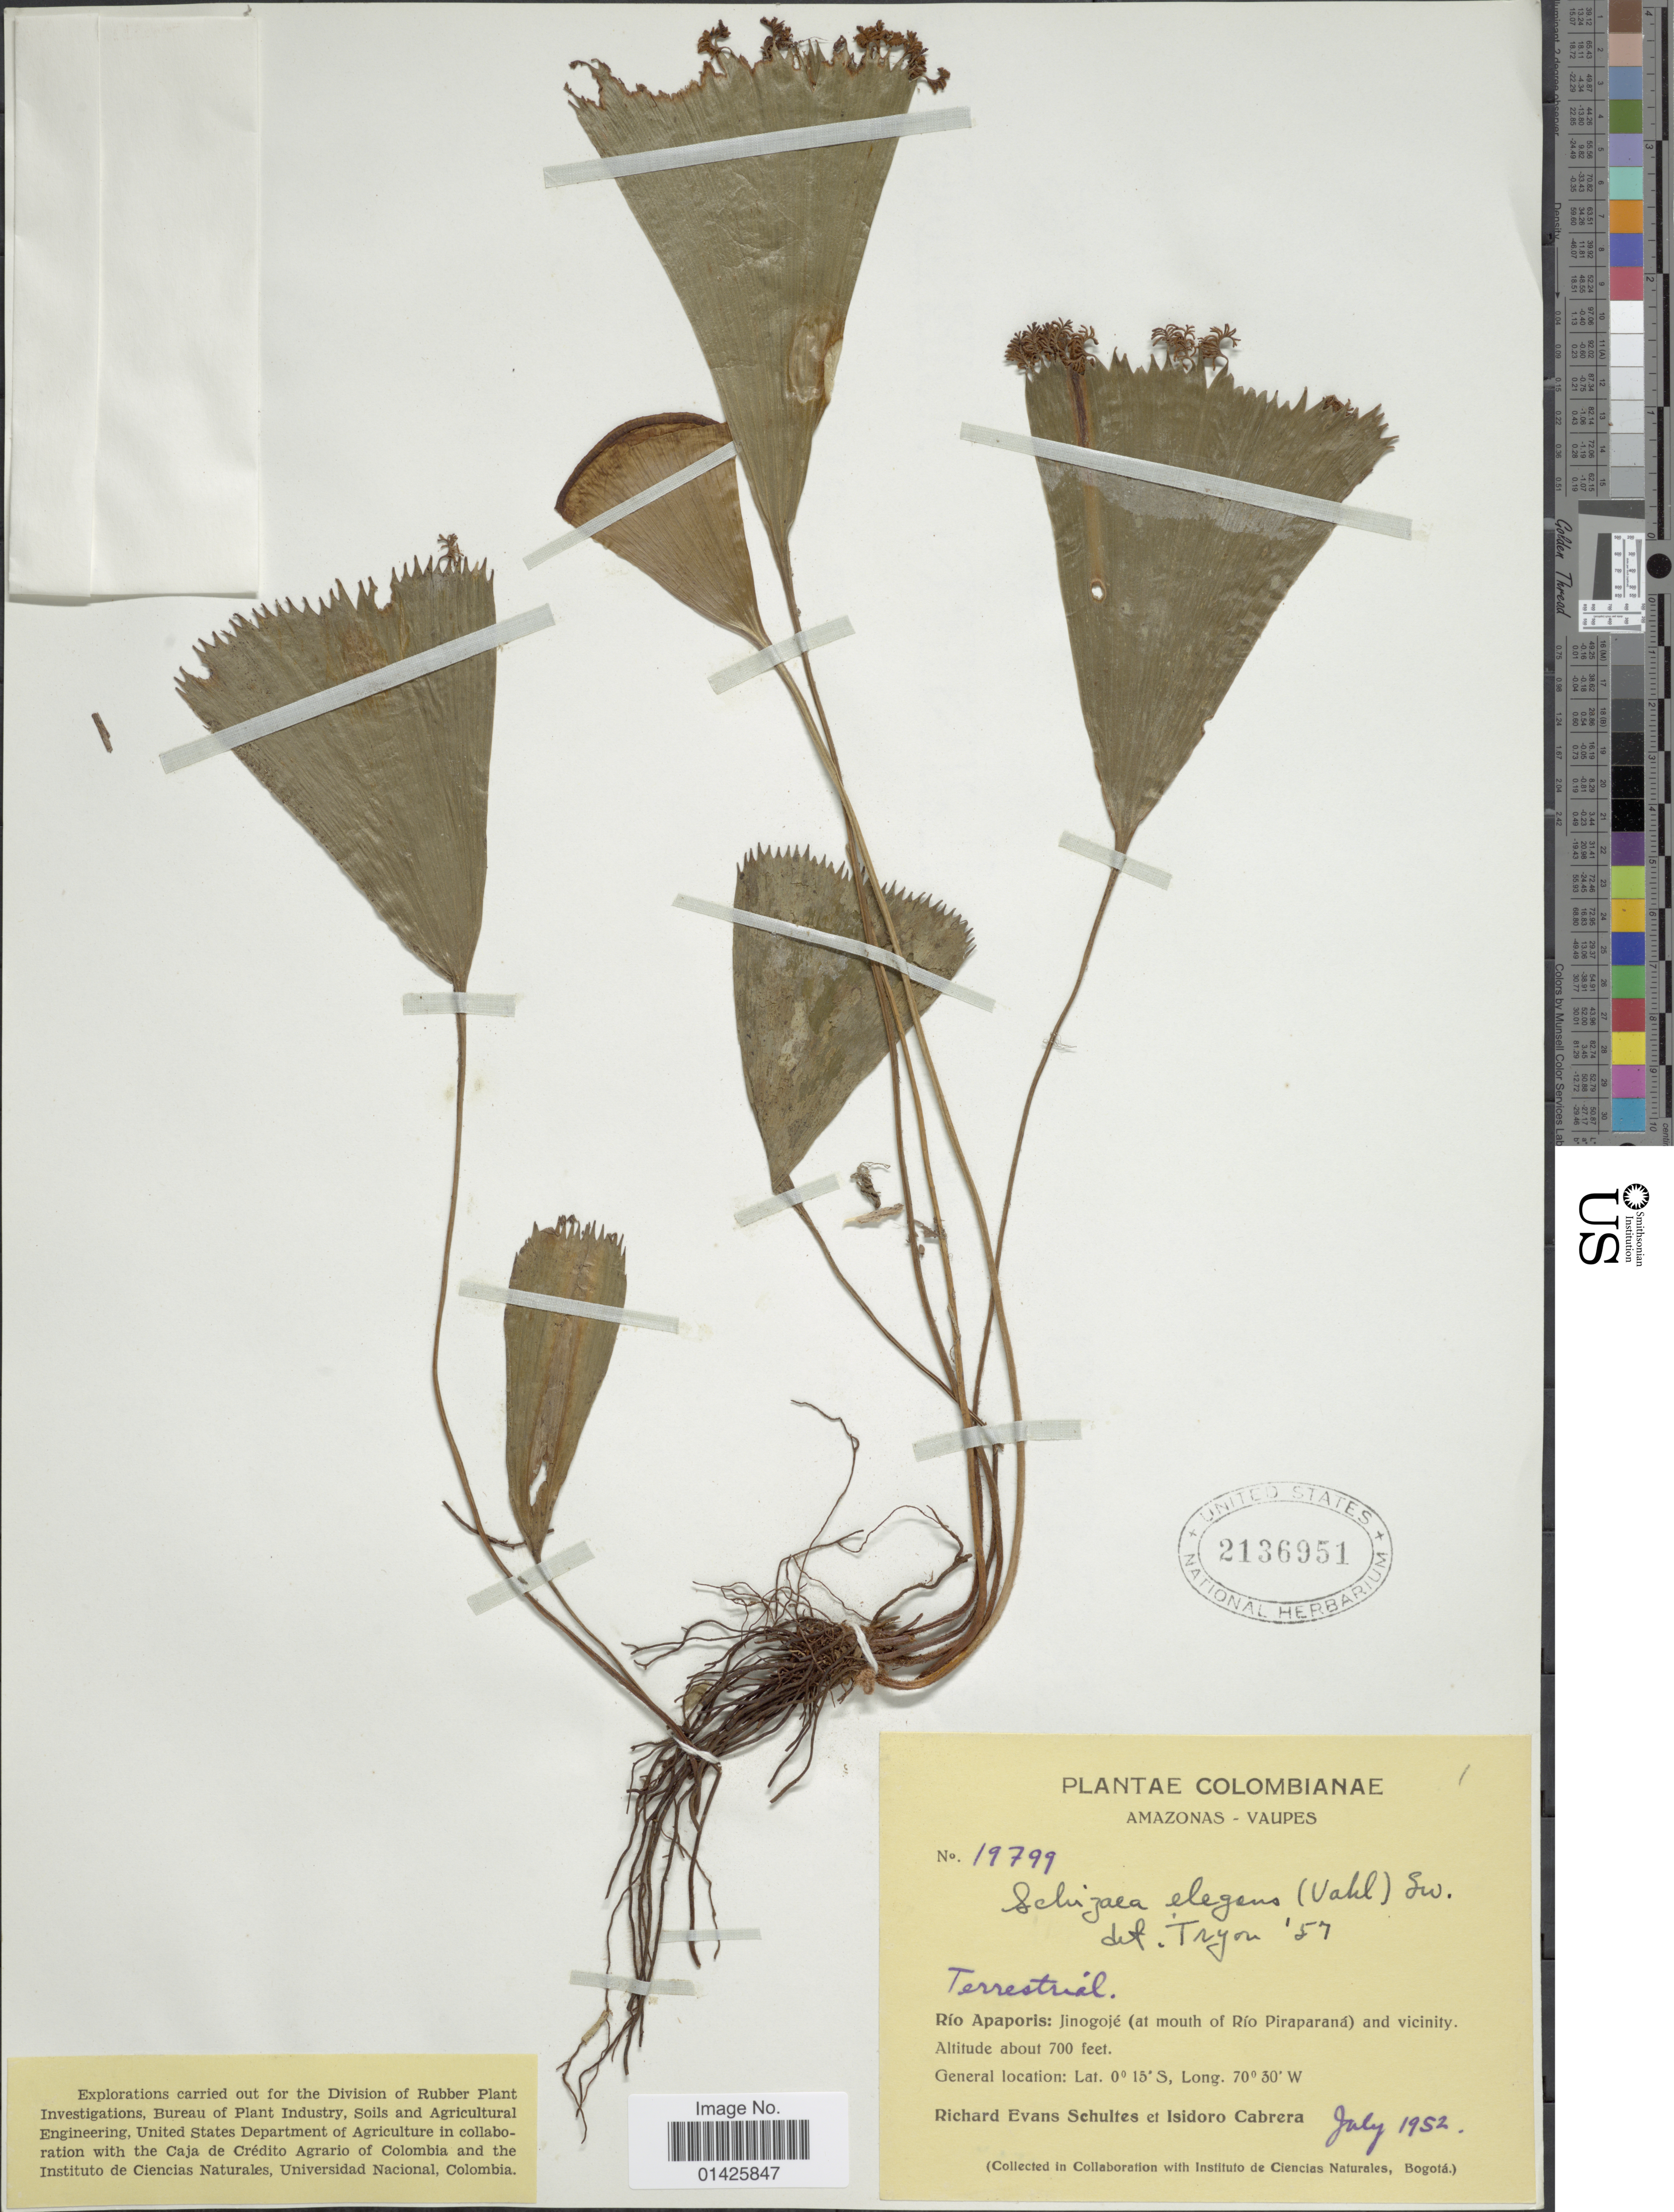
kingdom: Plantae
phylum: Tracheophyta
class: Polypodiopsida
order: Schizaeales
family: Schizaeaceae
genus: Schizaea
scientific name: Schizaea elegans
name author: (Vahl) Sw.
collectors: R. E. Schultes & I. Cabrera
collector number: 19799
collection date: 1952-07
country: Colombia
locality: Amazonas-Vaupés, Río Apaporis: Jinogojé( at mouth of Río Apaporis) and vicinity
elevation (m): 213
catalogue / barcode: US 2136951